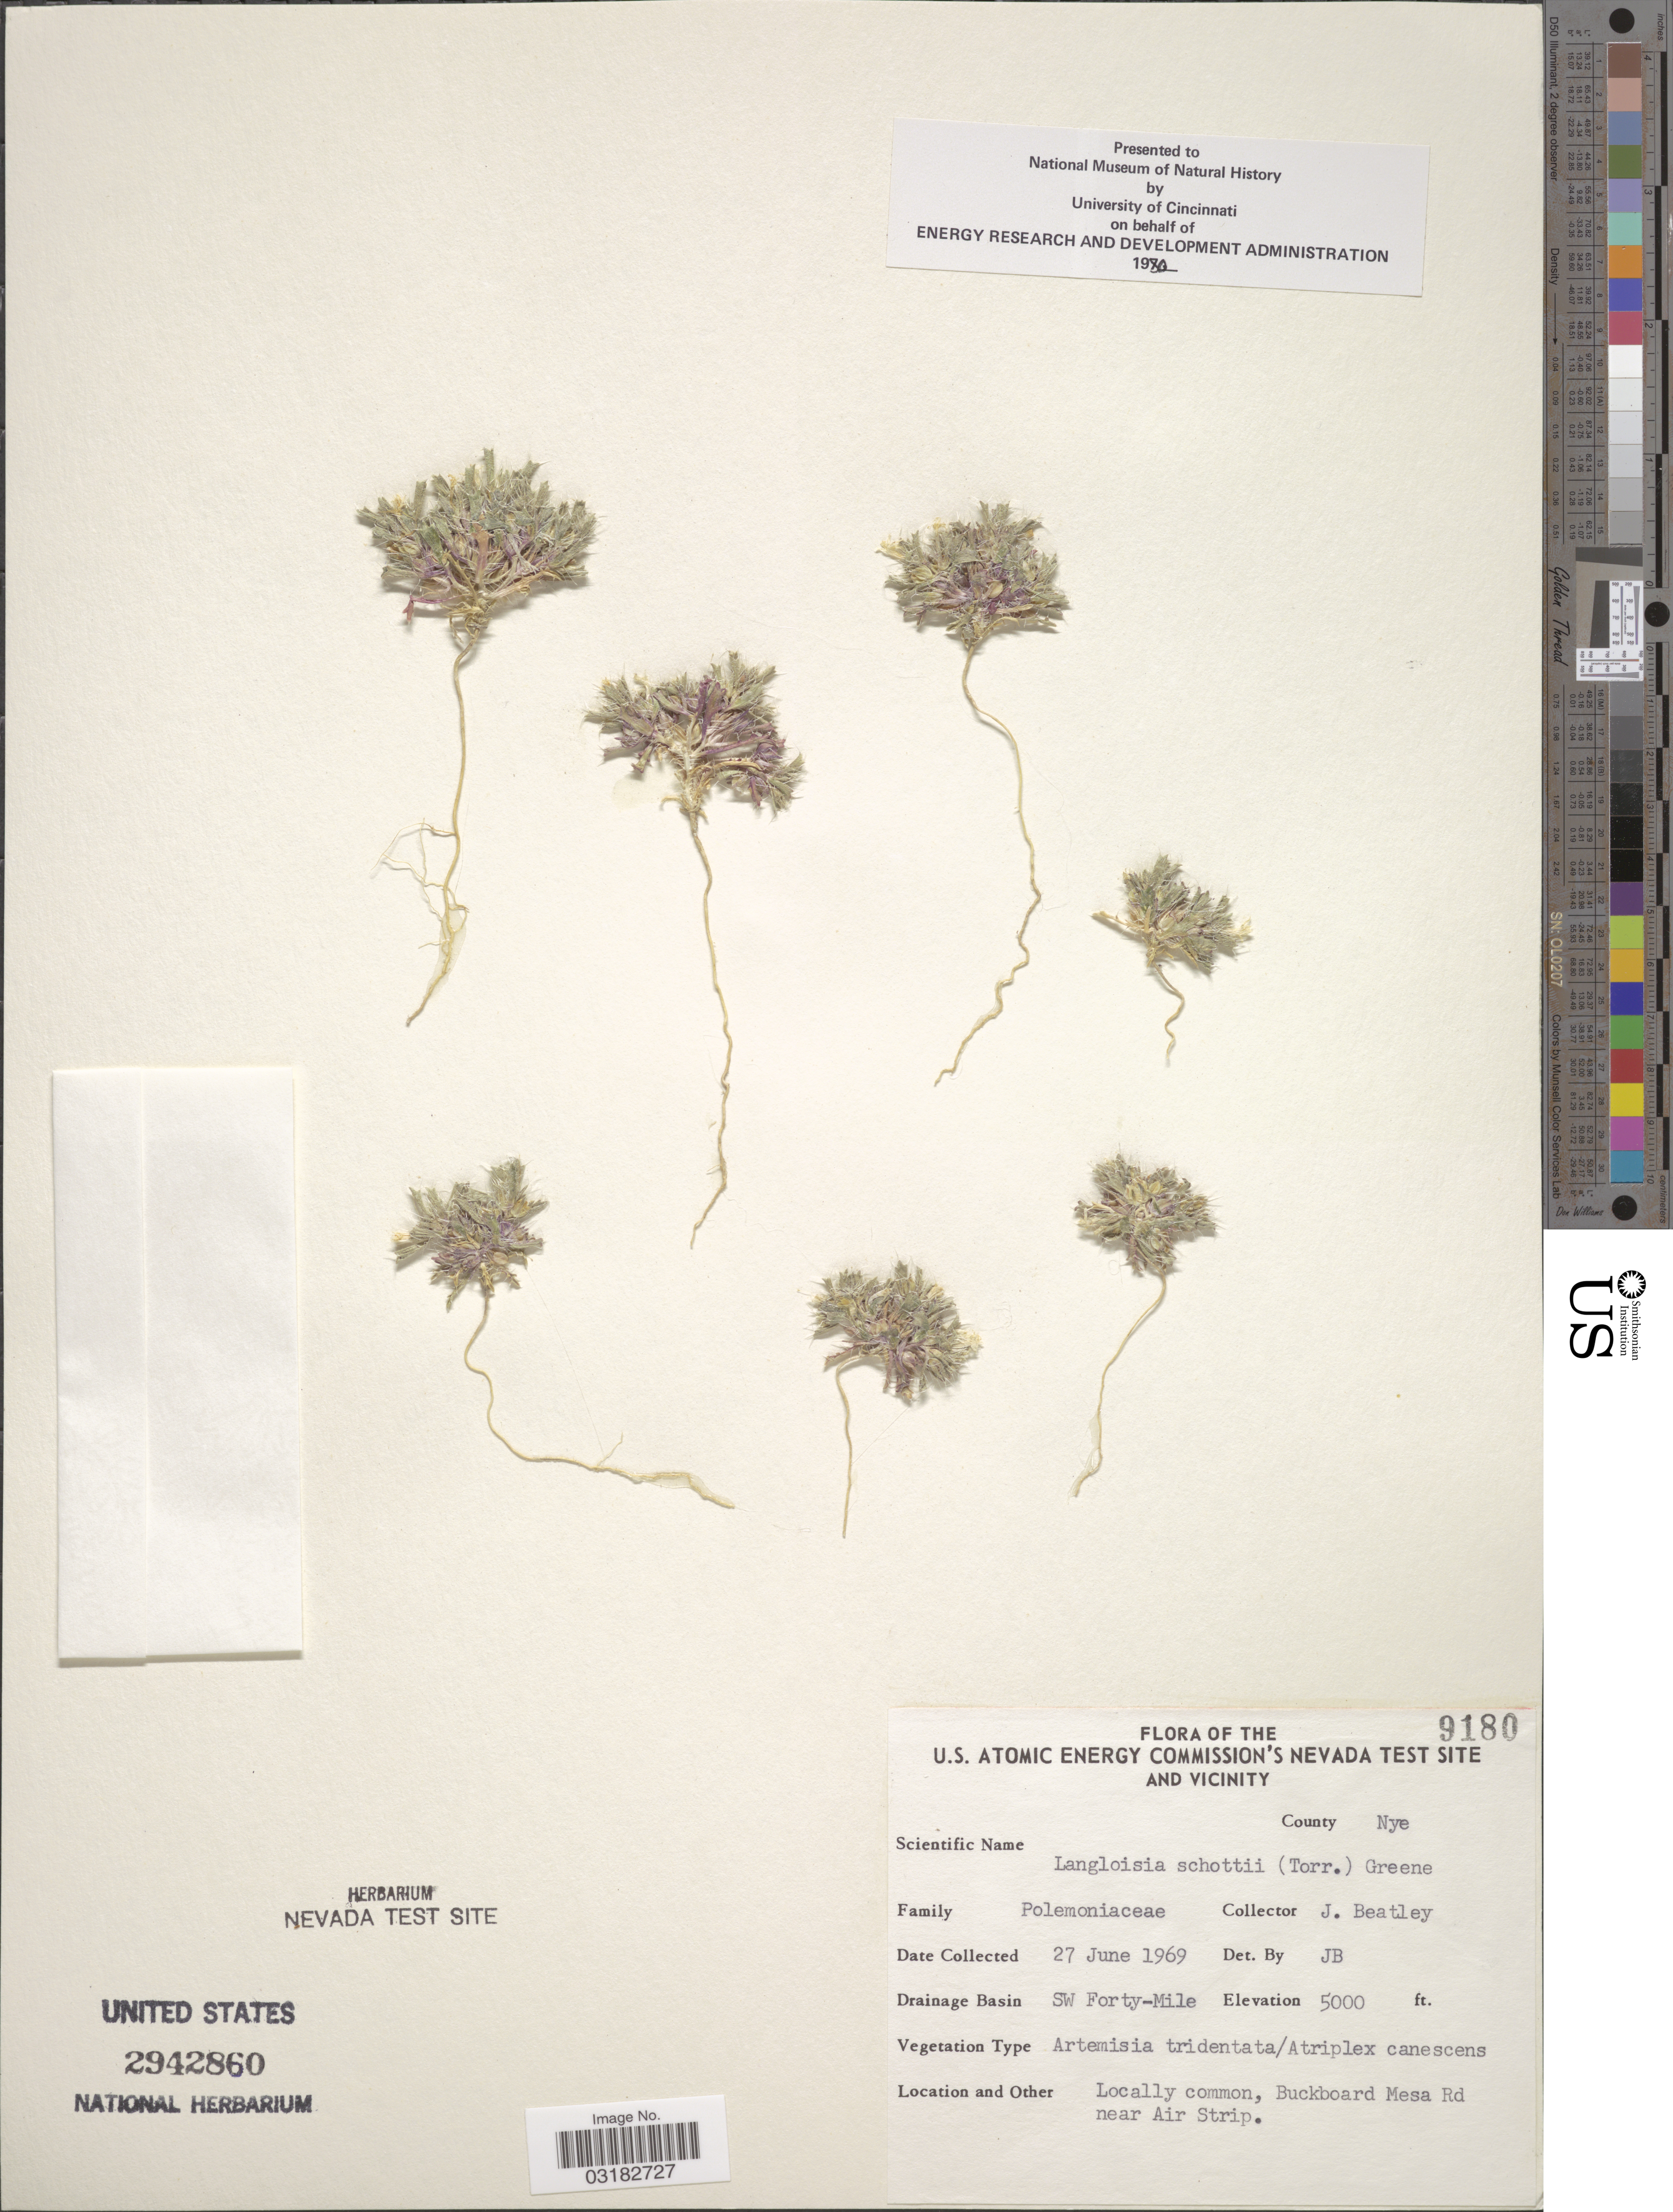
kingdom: Plantae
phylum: Tracheophyta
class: Magnoliopsida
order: Ericales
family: Polemoniaceae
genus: Loeseliastrum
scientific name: Loeseliastrum schottii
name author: (Torr.) Timbrook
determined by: Strong, Mark T., (BOT), Smithsonian Institution - National Museum of Natural History (UNITED STATES)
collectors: J. C. Beatley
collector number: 9180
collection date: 1969-06-27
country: United States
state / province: Nevada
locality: U.S. Atomic Energy Commission's Nevada Test Site and vicinity. County Nye. Drainage Basin SW Forty-Mile. Buckboard Mesa Rd near Air Strip.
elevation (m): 1524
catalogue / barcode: US 2942860